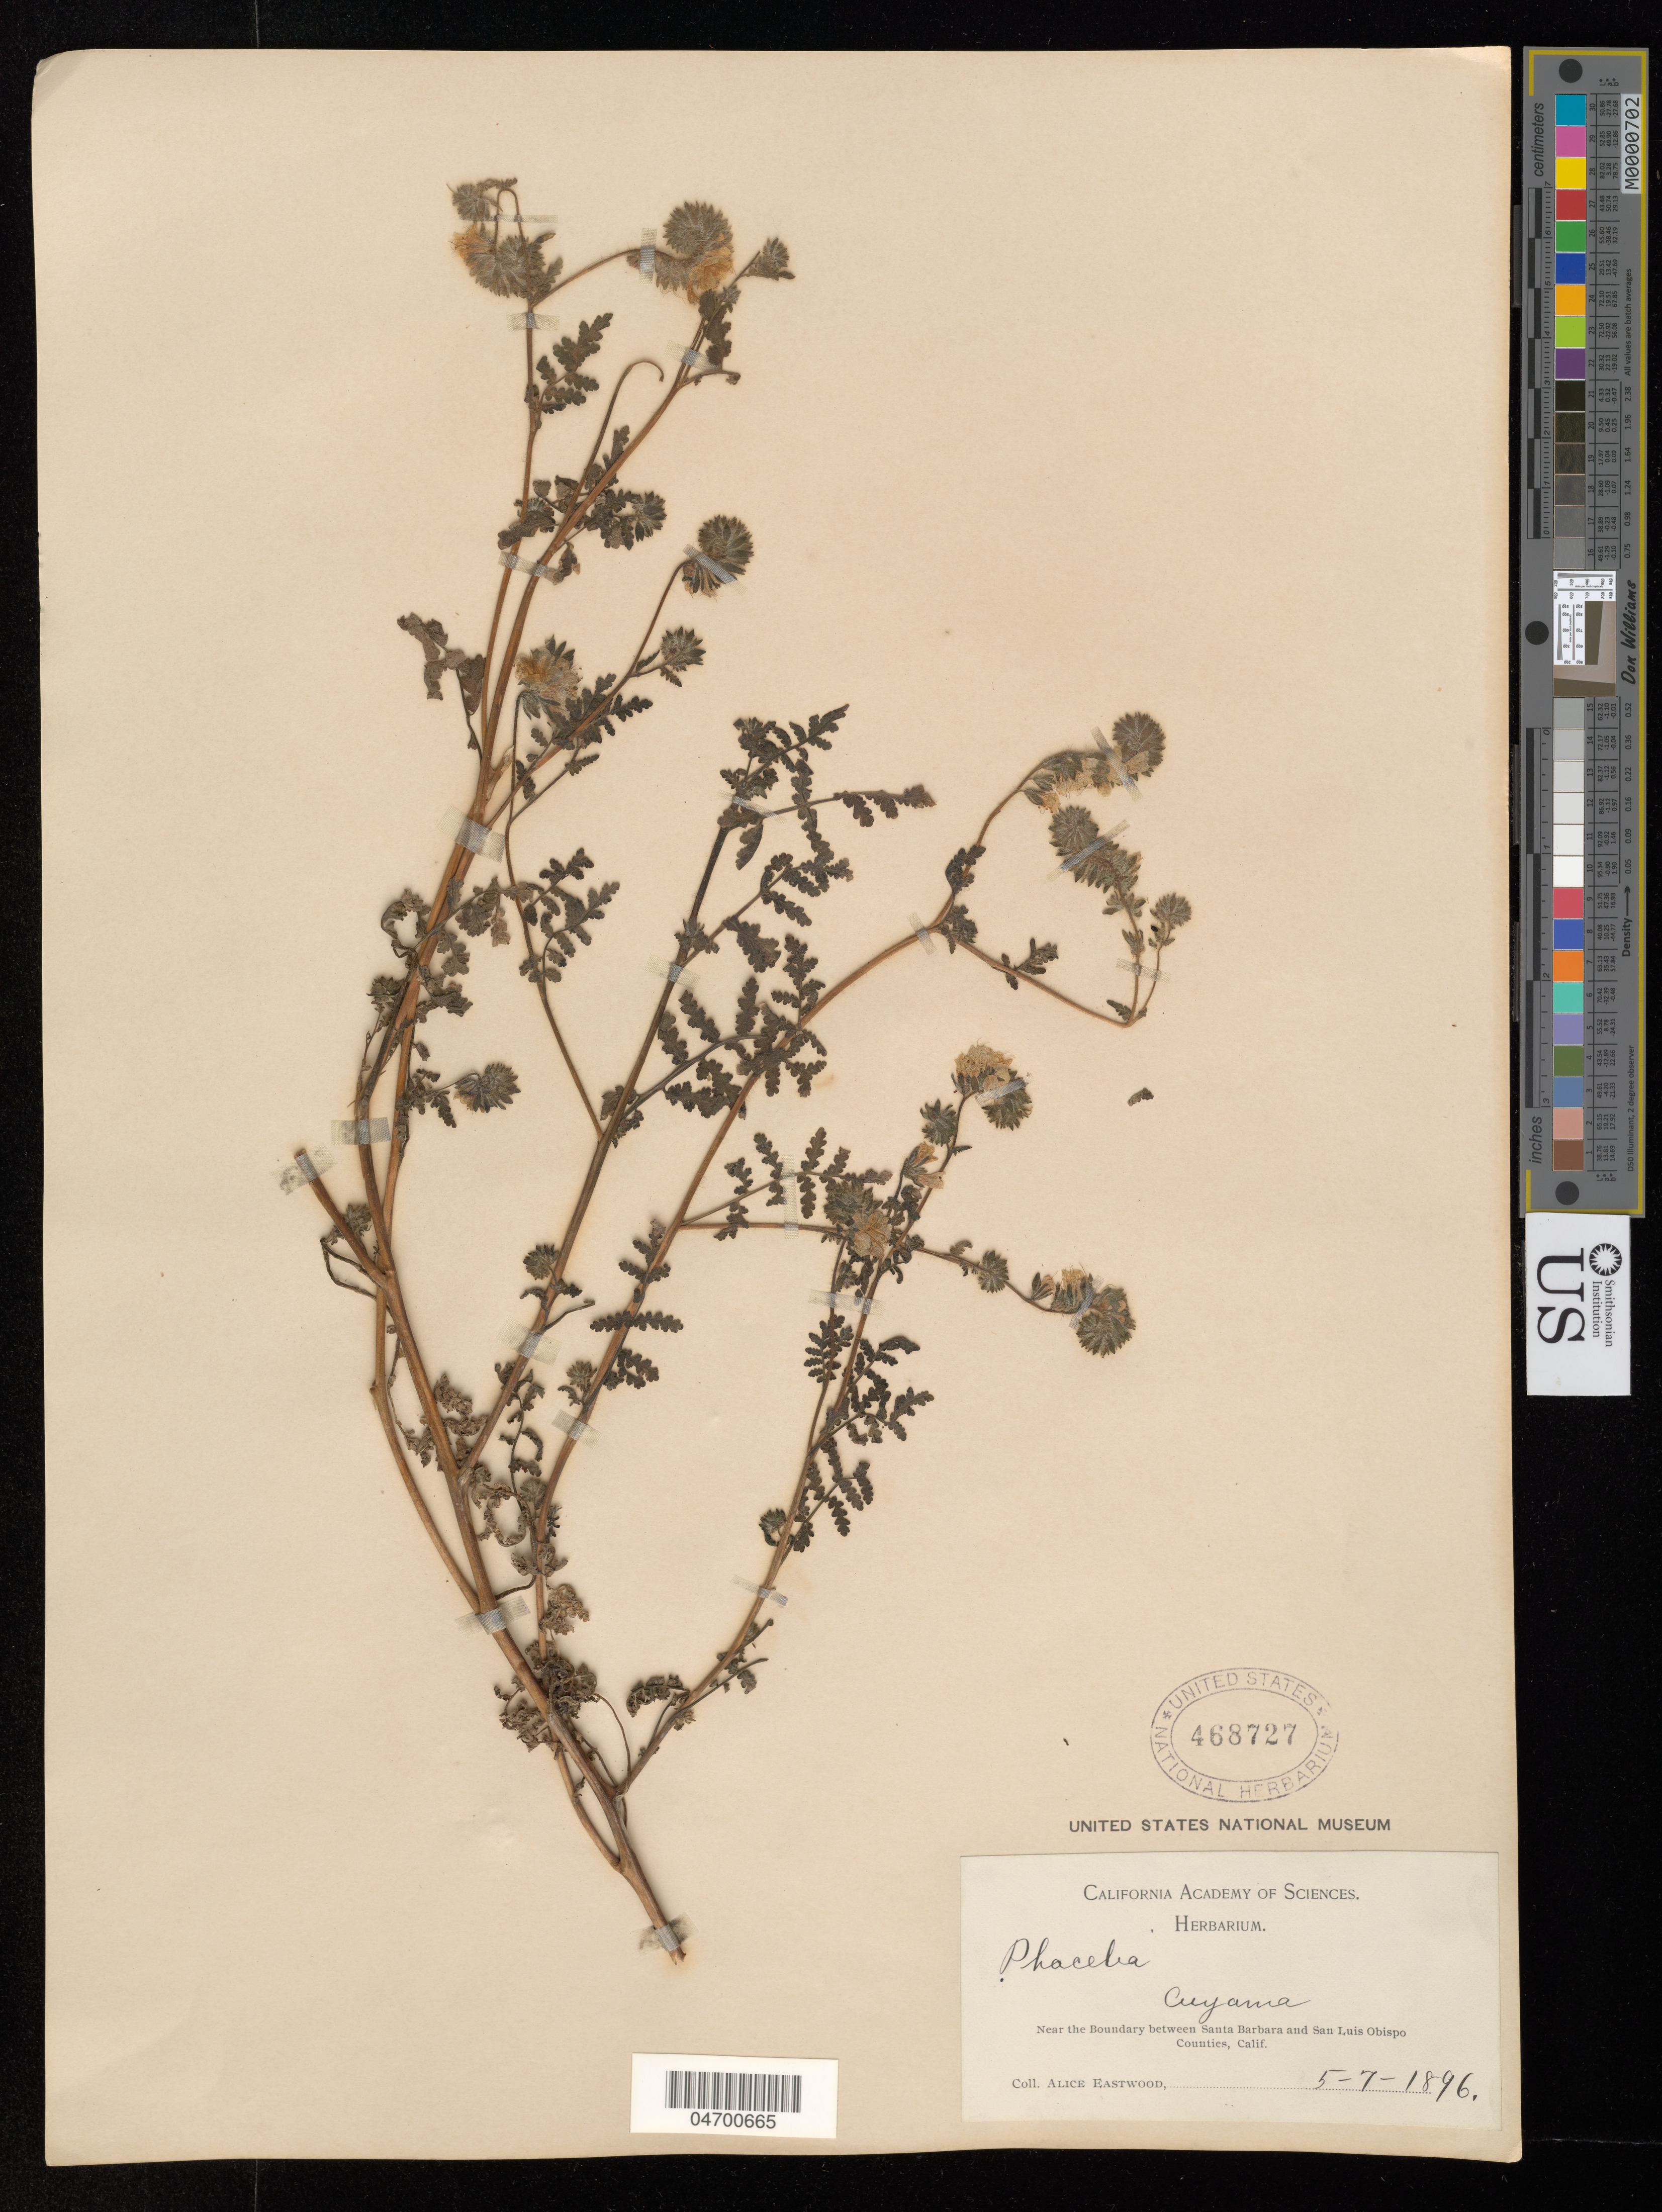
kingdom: Plantae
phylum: Tracheophyta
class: Magnoliopsida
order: Boraginales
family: Hydrophyllaceae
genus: Phacelia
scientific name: Phacelia sp.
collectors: A. Eastwood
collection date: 1896-05-07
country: United States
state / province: California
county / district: Santa Barbara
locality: Cuyama. Near the Boundary between Santa Barbara and San Luis Obispo Counties.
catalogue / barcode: US 468727